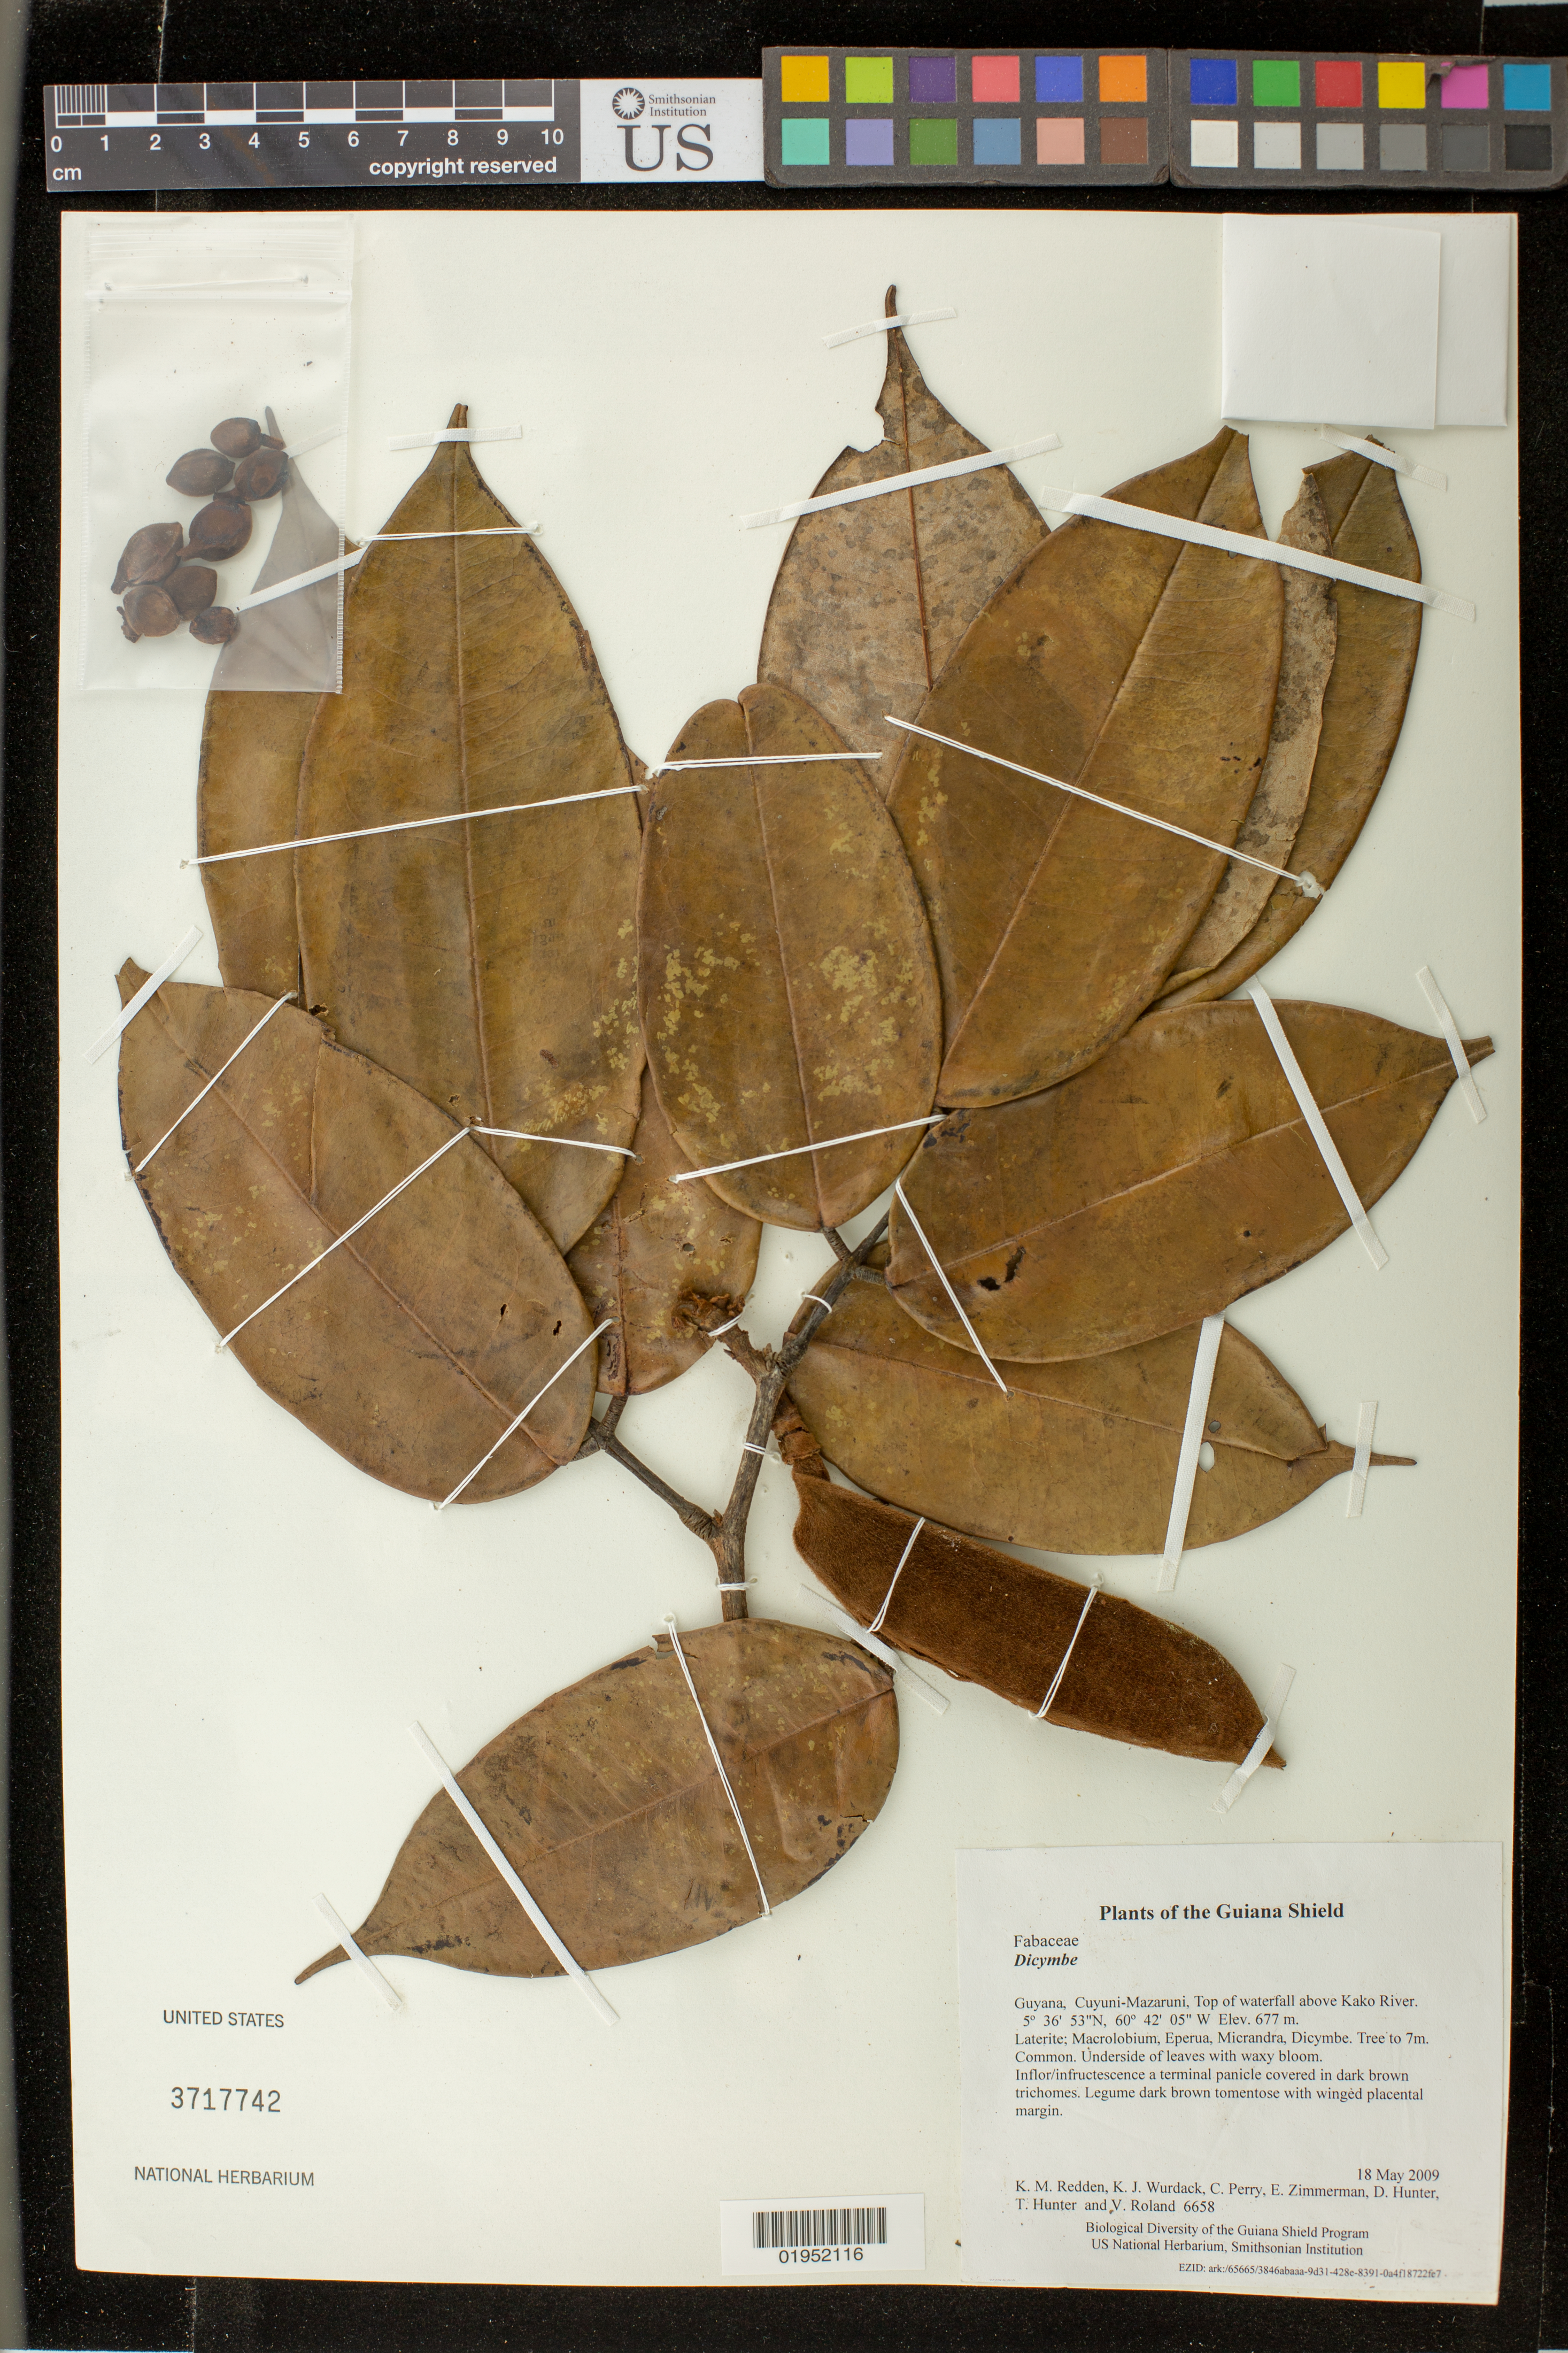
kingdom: Plantae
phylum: Tracheophyta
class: Magnoliopsida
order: Fabales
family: Fabaceae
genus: Dicymbe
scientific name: Dicymbe sp.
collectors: K. M. Redden, K. Wurdack, C. Perry, E. Zimmerman, D. Hunter, T. Hunter & V. Roland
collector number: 6658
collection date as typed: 18 May 2009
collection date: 2009-05-18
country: Guyana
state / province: Cuyuni-Mazaruni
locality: Top of waterfall above Kako River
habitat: Laterite; Macrolobium, Eperua, Micrandra, Dicymbe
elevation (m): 677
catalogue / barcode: US 3717742